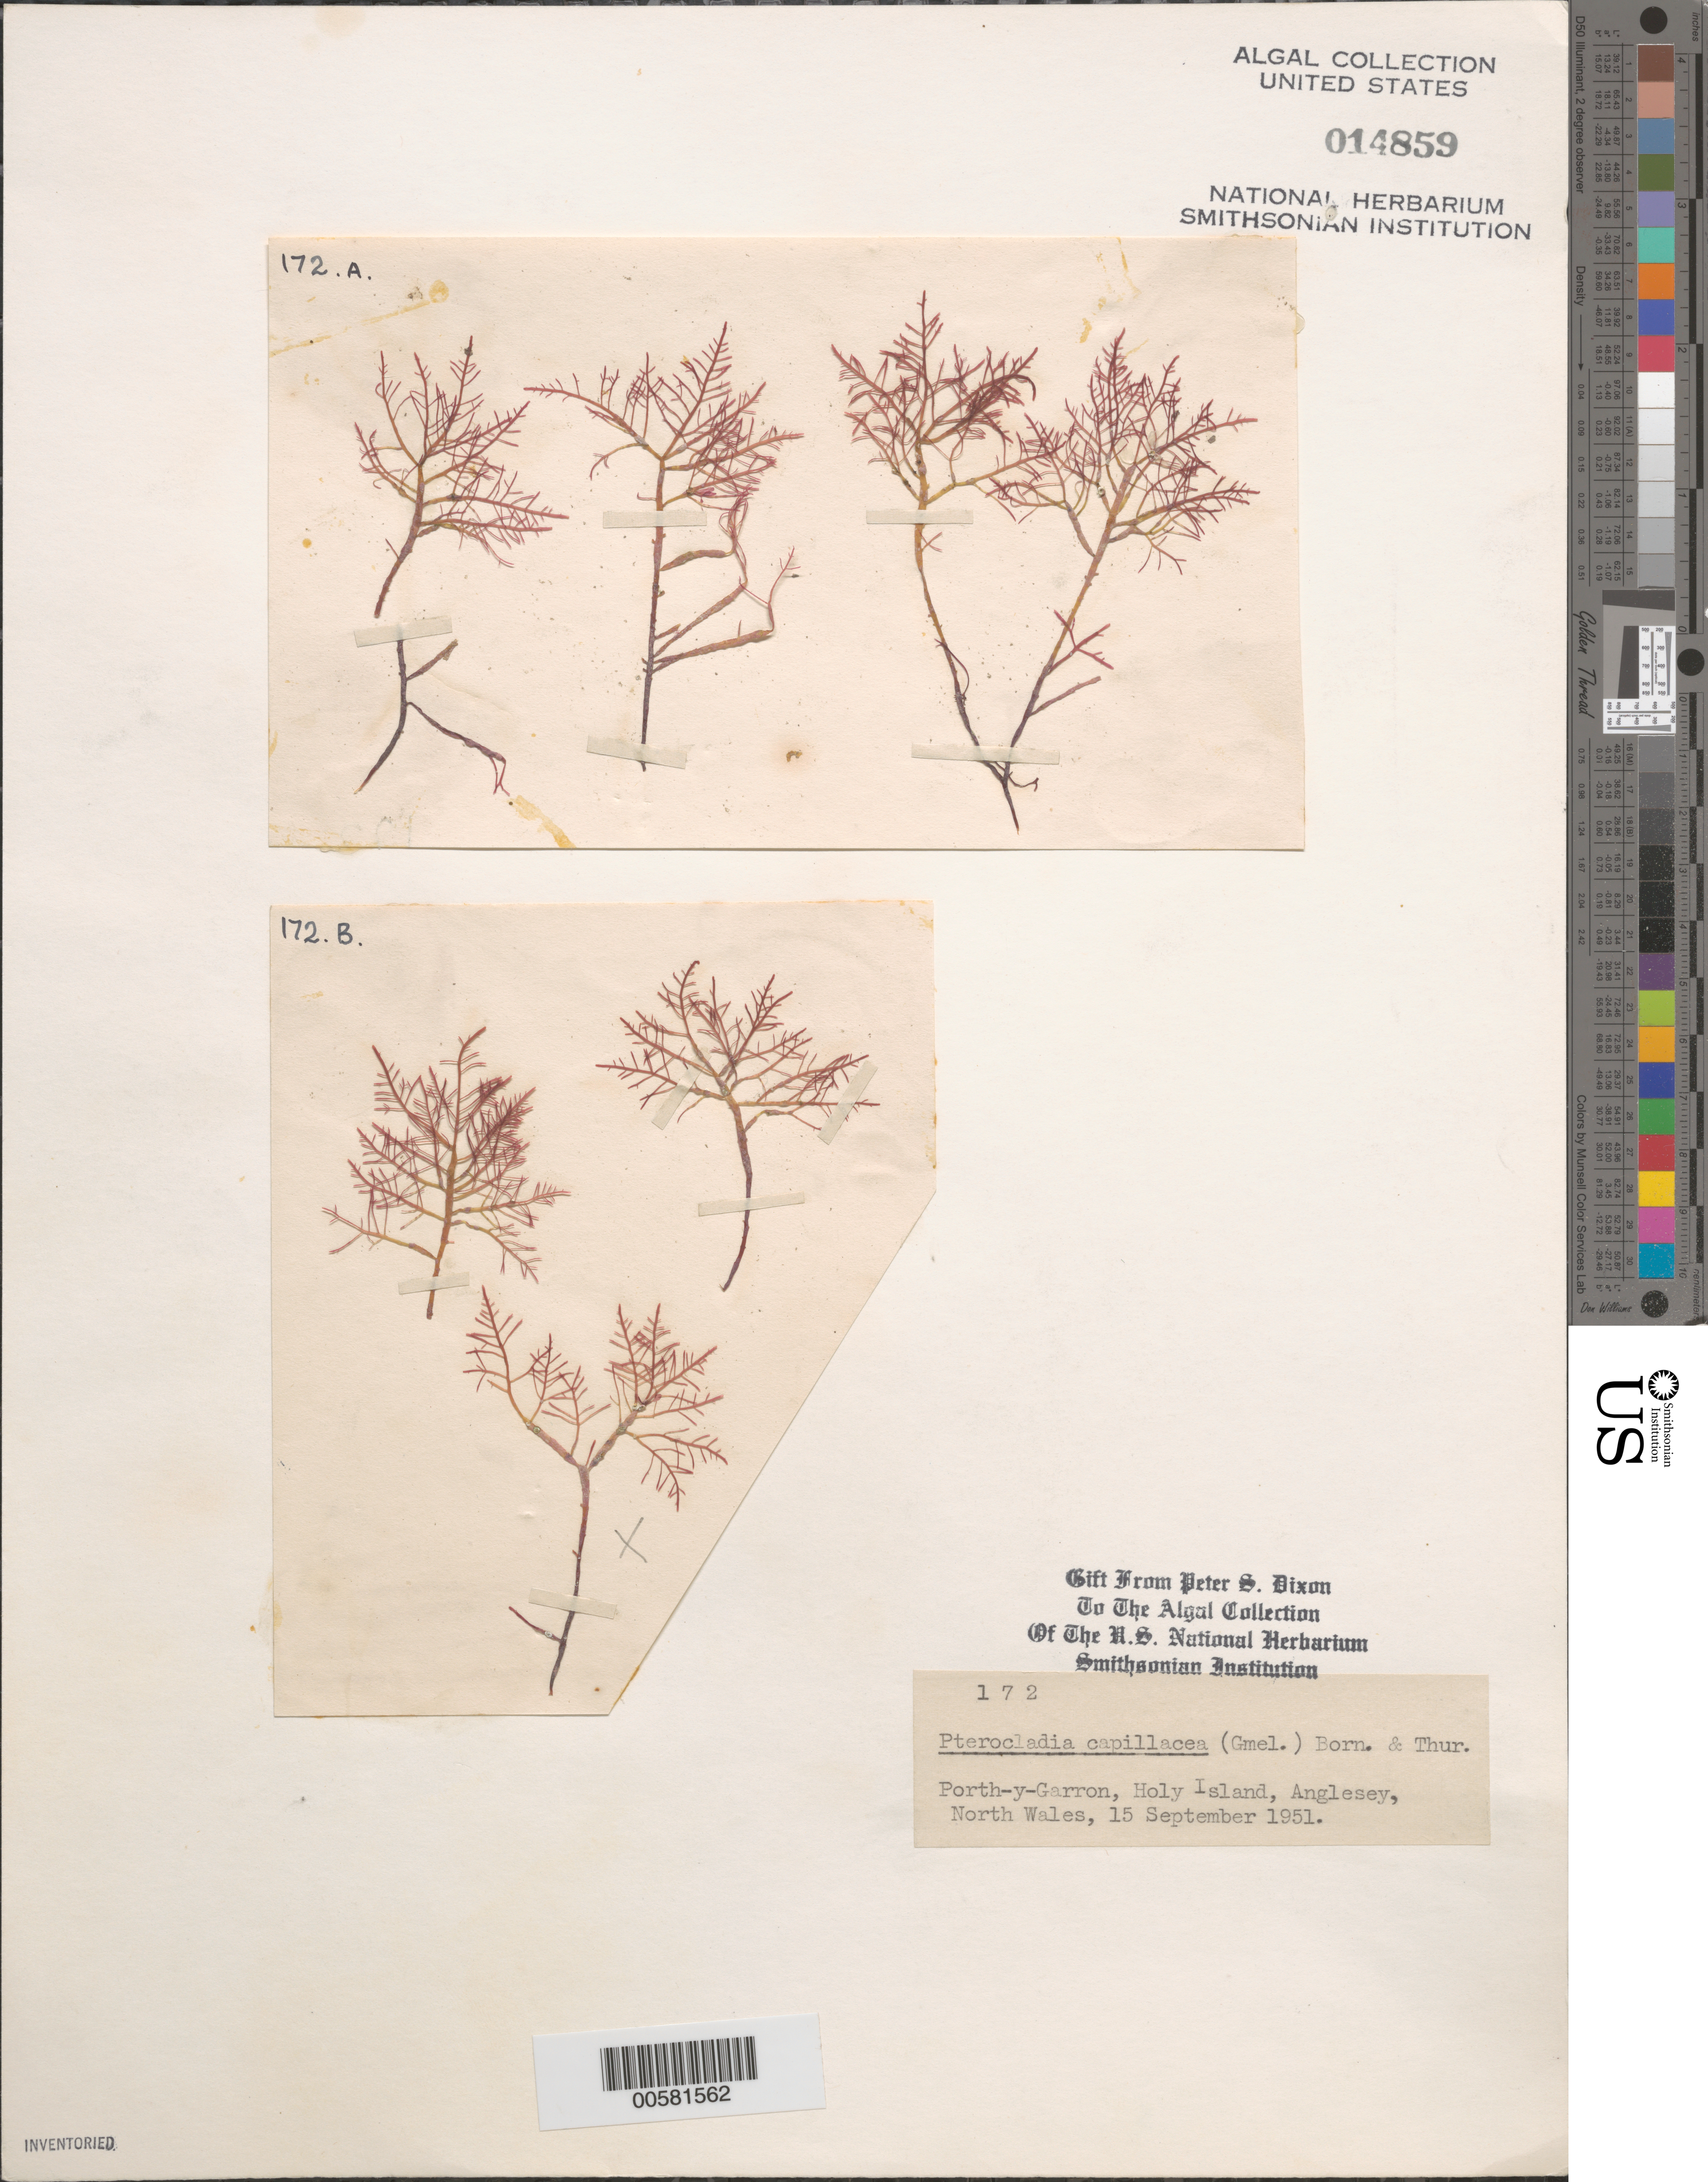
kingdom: Plantae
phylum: Rhodophyta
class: Florideophyceae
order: Gelidiales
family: Pterocladiaceae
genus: Pterocladiella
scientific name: Pterocladiella capillacea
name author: (S.G. Gmel.) Santelices & Hommers.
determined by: Algae name updating Project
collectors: P. S. Dixon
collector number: PSD 172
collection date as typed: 15 Sep 1951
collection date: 1951-09-15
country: United Kingdom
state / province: Wales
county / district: Gwynedd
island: Anglesey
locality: Porth-y-Garron, Holy Island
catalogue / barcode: US 14859